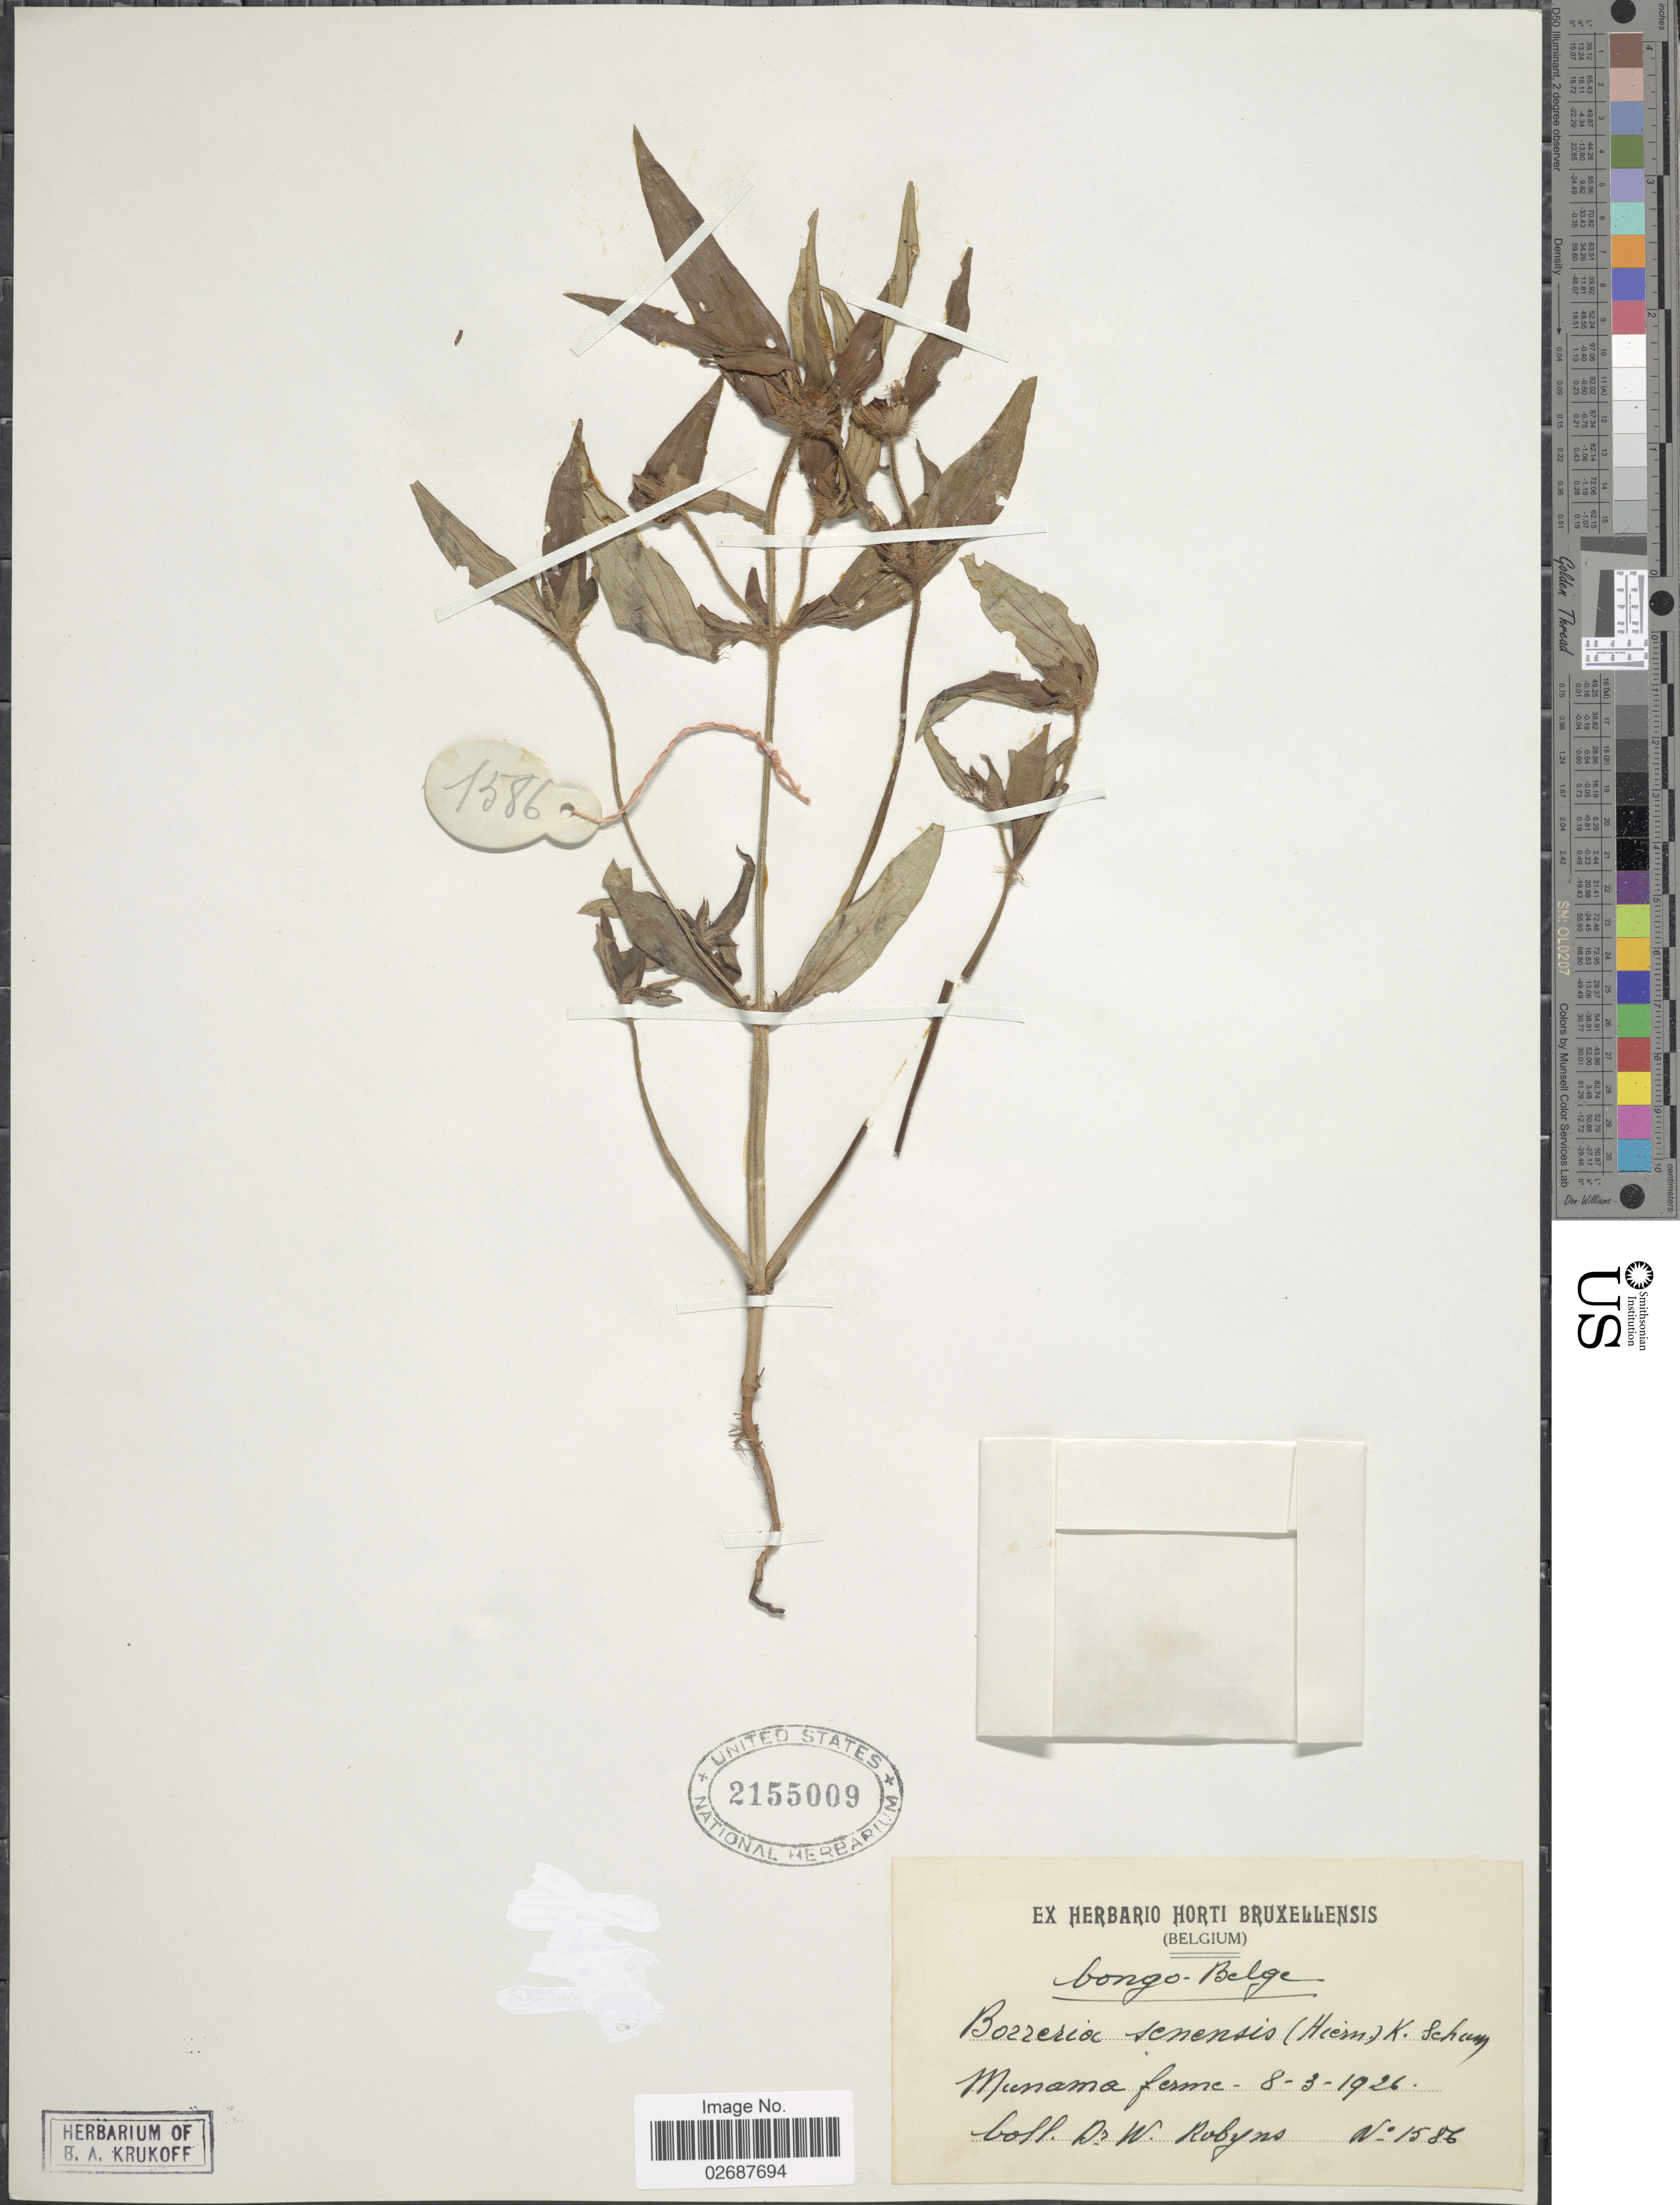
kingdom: Plantae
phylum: Tracheophyta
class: Magnoliopsida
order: Gentianales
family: Rubiaceae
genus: Borreria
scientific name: Borreria senensis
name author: (Klotzsch) K. Schum.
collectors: W. Robyns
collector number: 1586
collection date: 1926-03-08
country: Congo, Democratic Republic of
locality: Congo Belge, Munama ferme.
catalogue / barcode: US 2155009